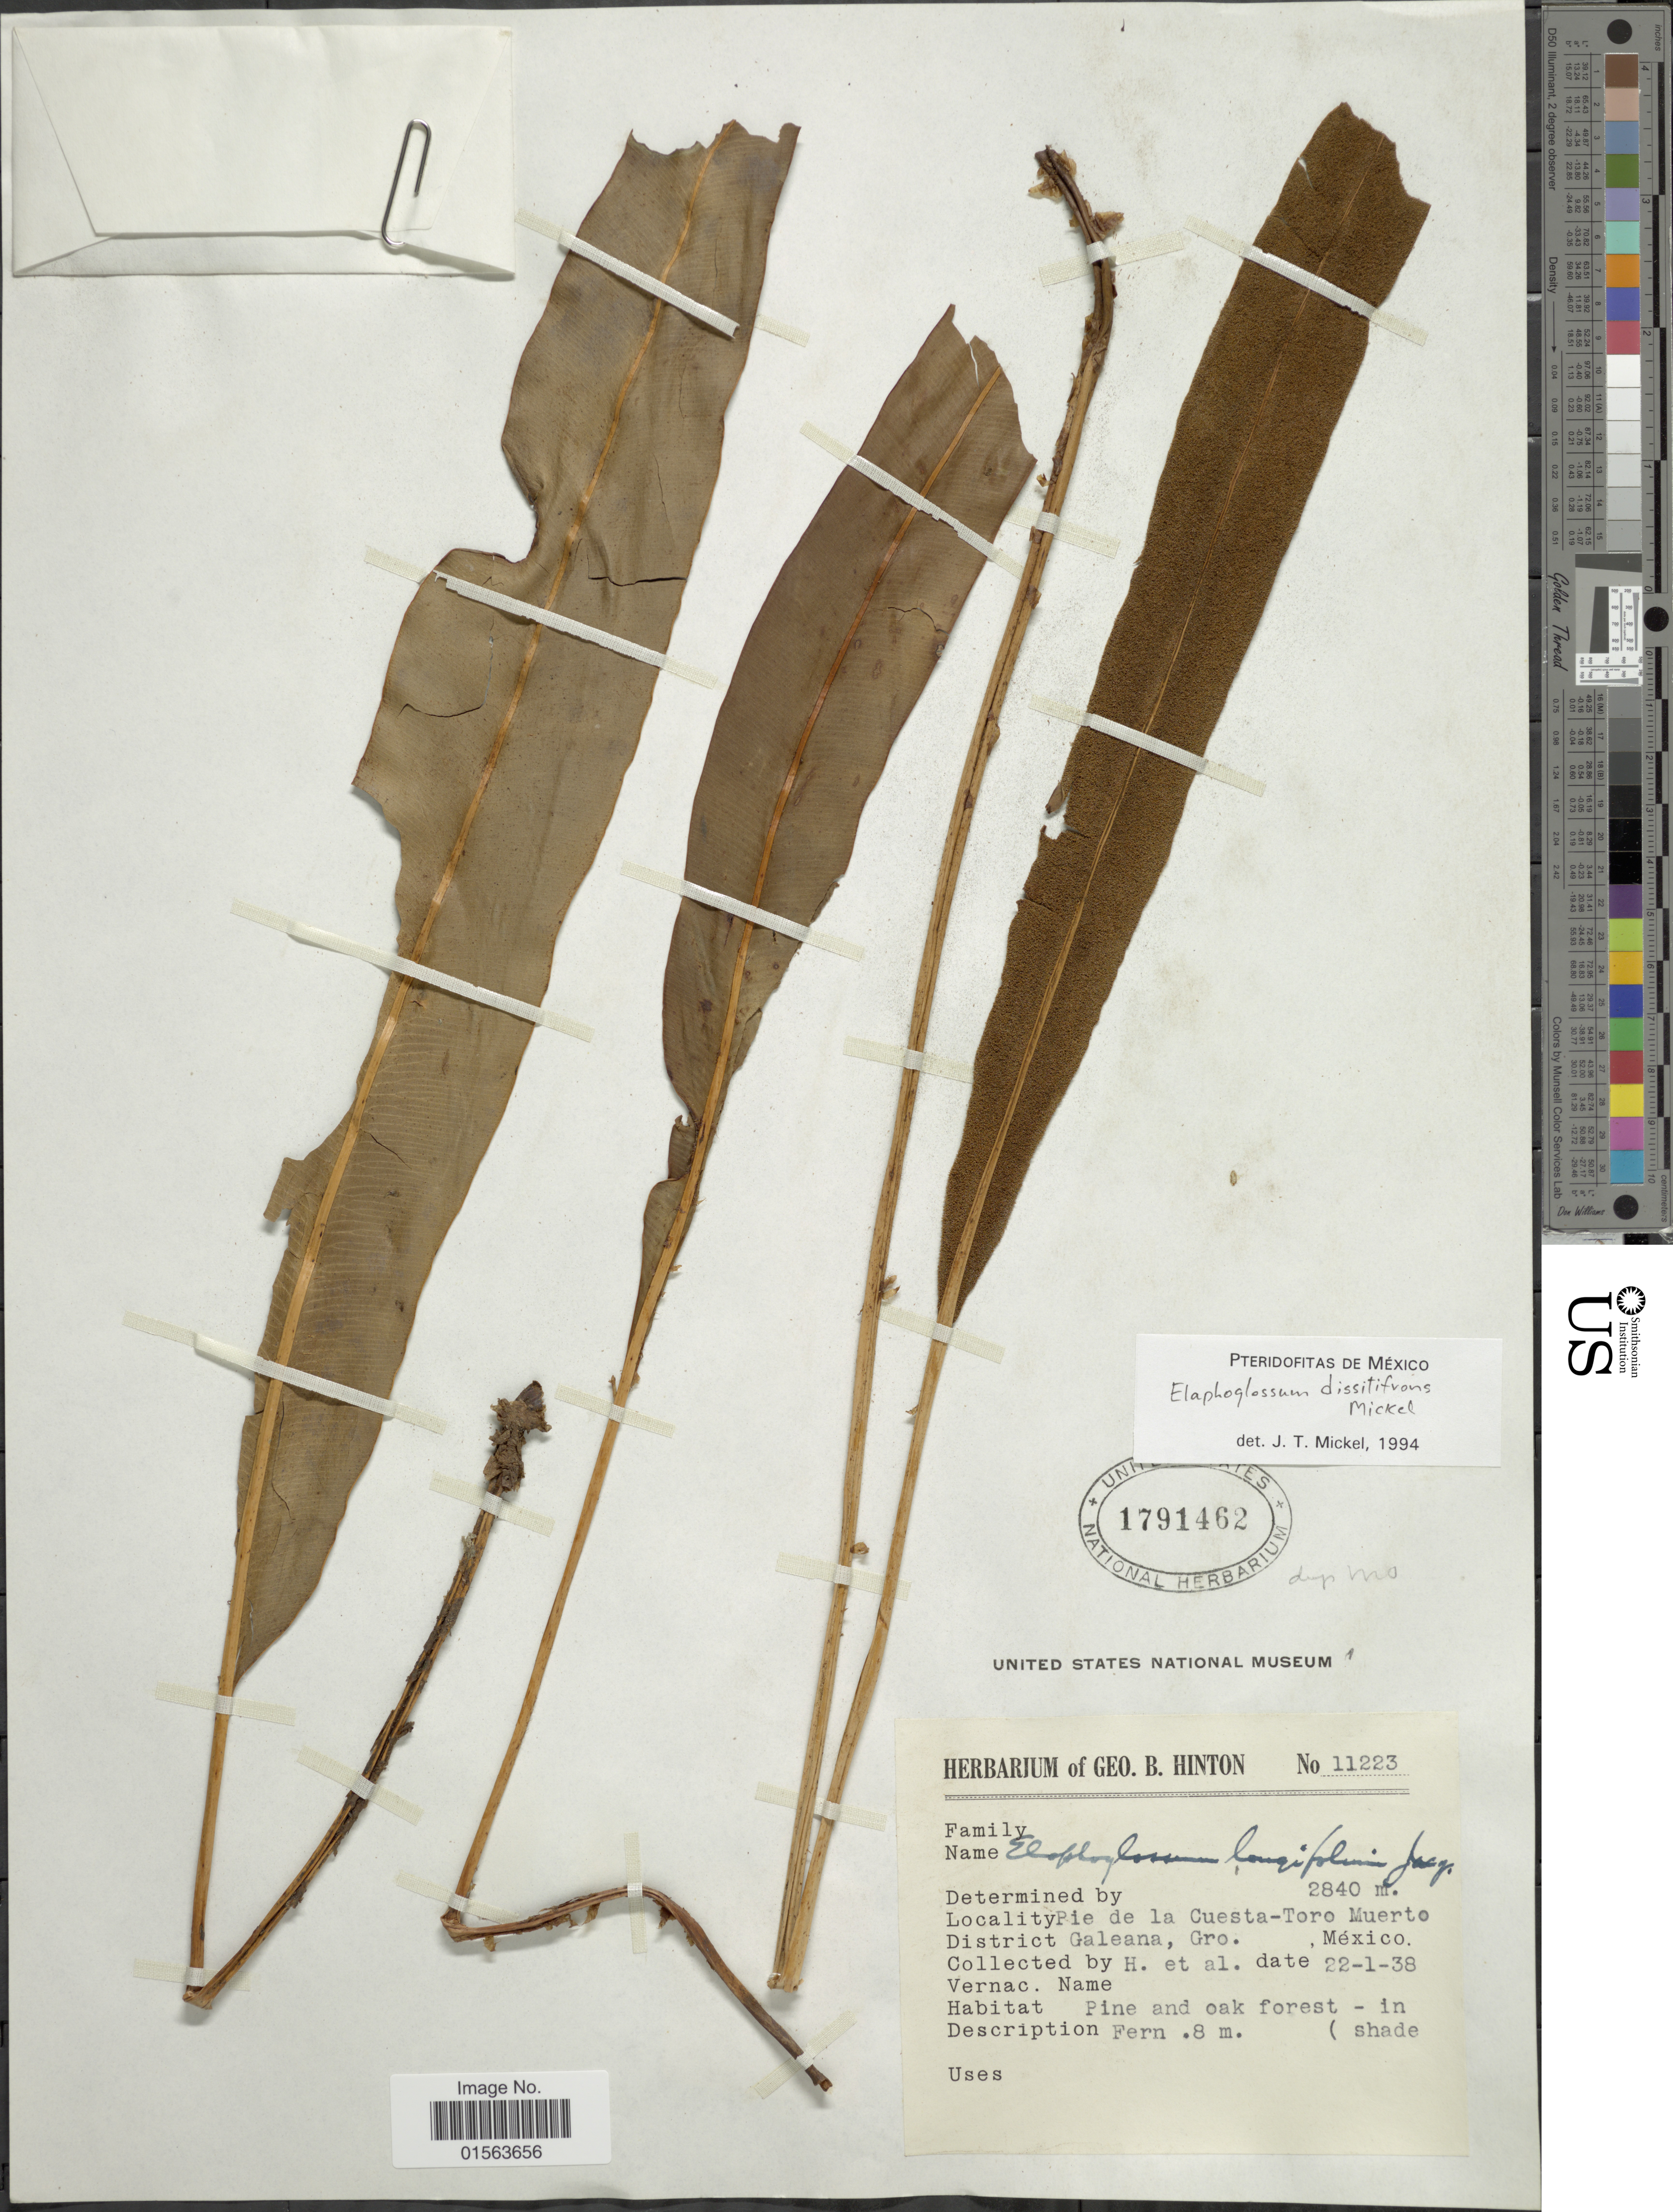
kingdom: Plantae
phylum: Tracheophyta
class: Polypodiopsida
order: Polypodiales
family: Dryopteridaceae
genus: Elaphoglossum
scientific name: Elaphoglossum dissitifrons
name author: Mickel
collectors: G. B. Hinton & et al.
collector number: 11223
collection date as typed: Transcribed d/m/y: 22/1/38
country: Mexico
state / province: Guerrero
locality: Pie de la Cuesta-Toro Muerto, District Galeana, Gro., Mexico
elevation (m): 2840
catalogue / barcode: US 1791462